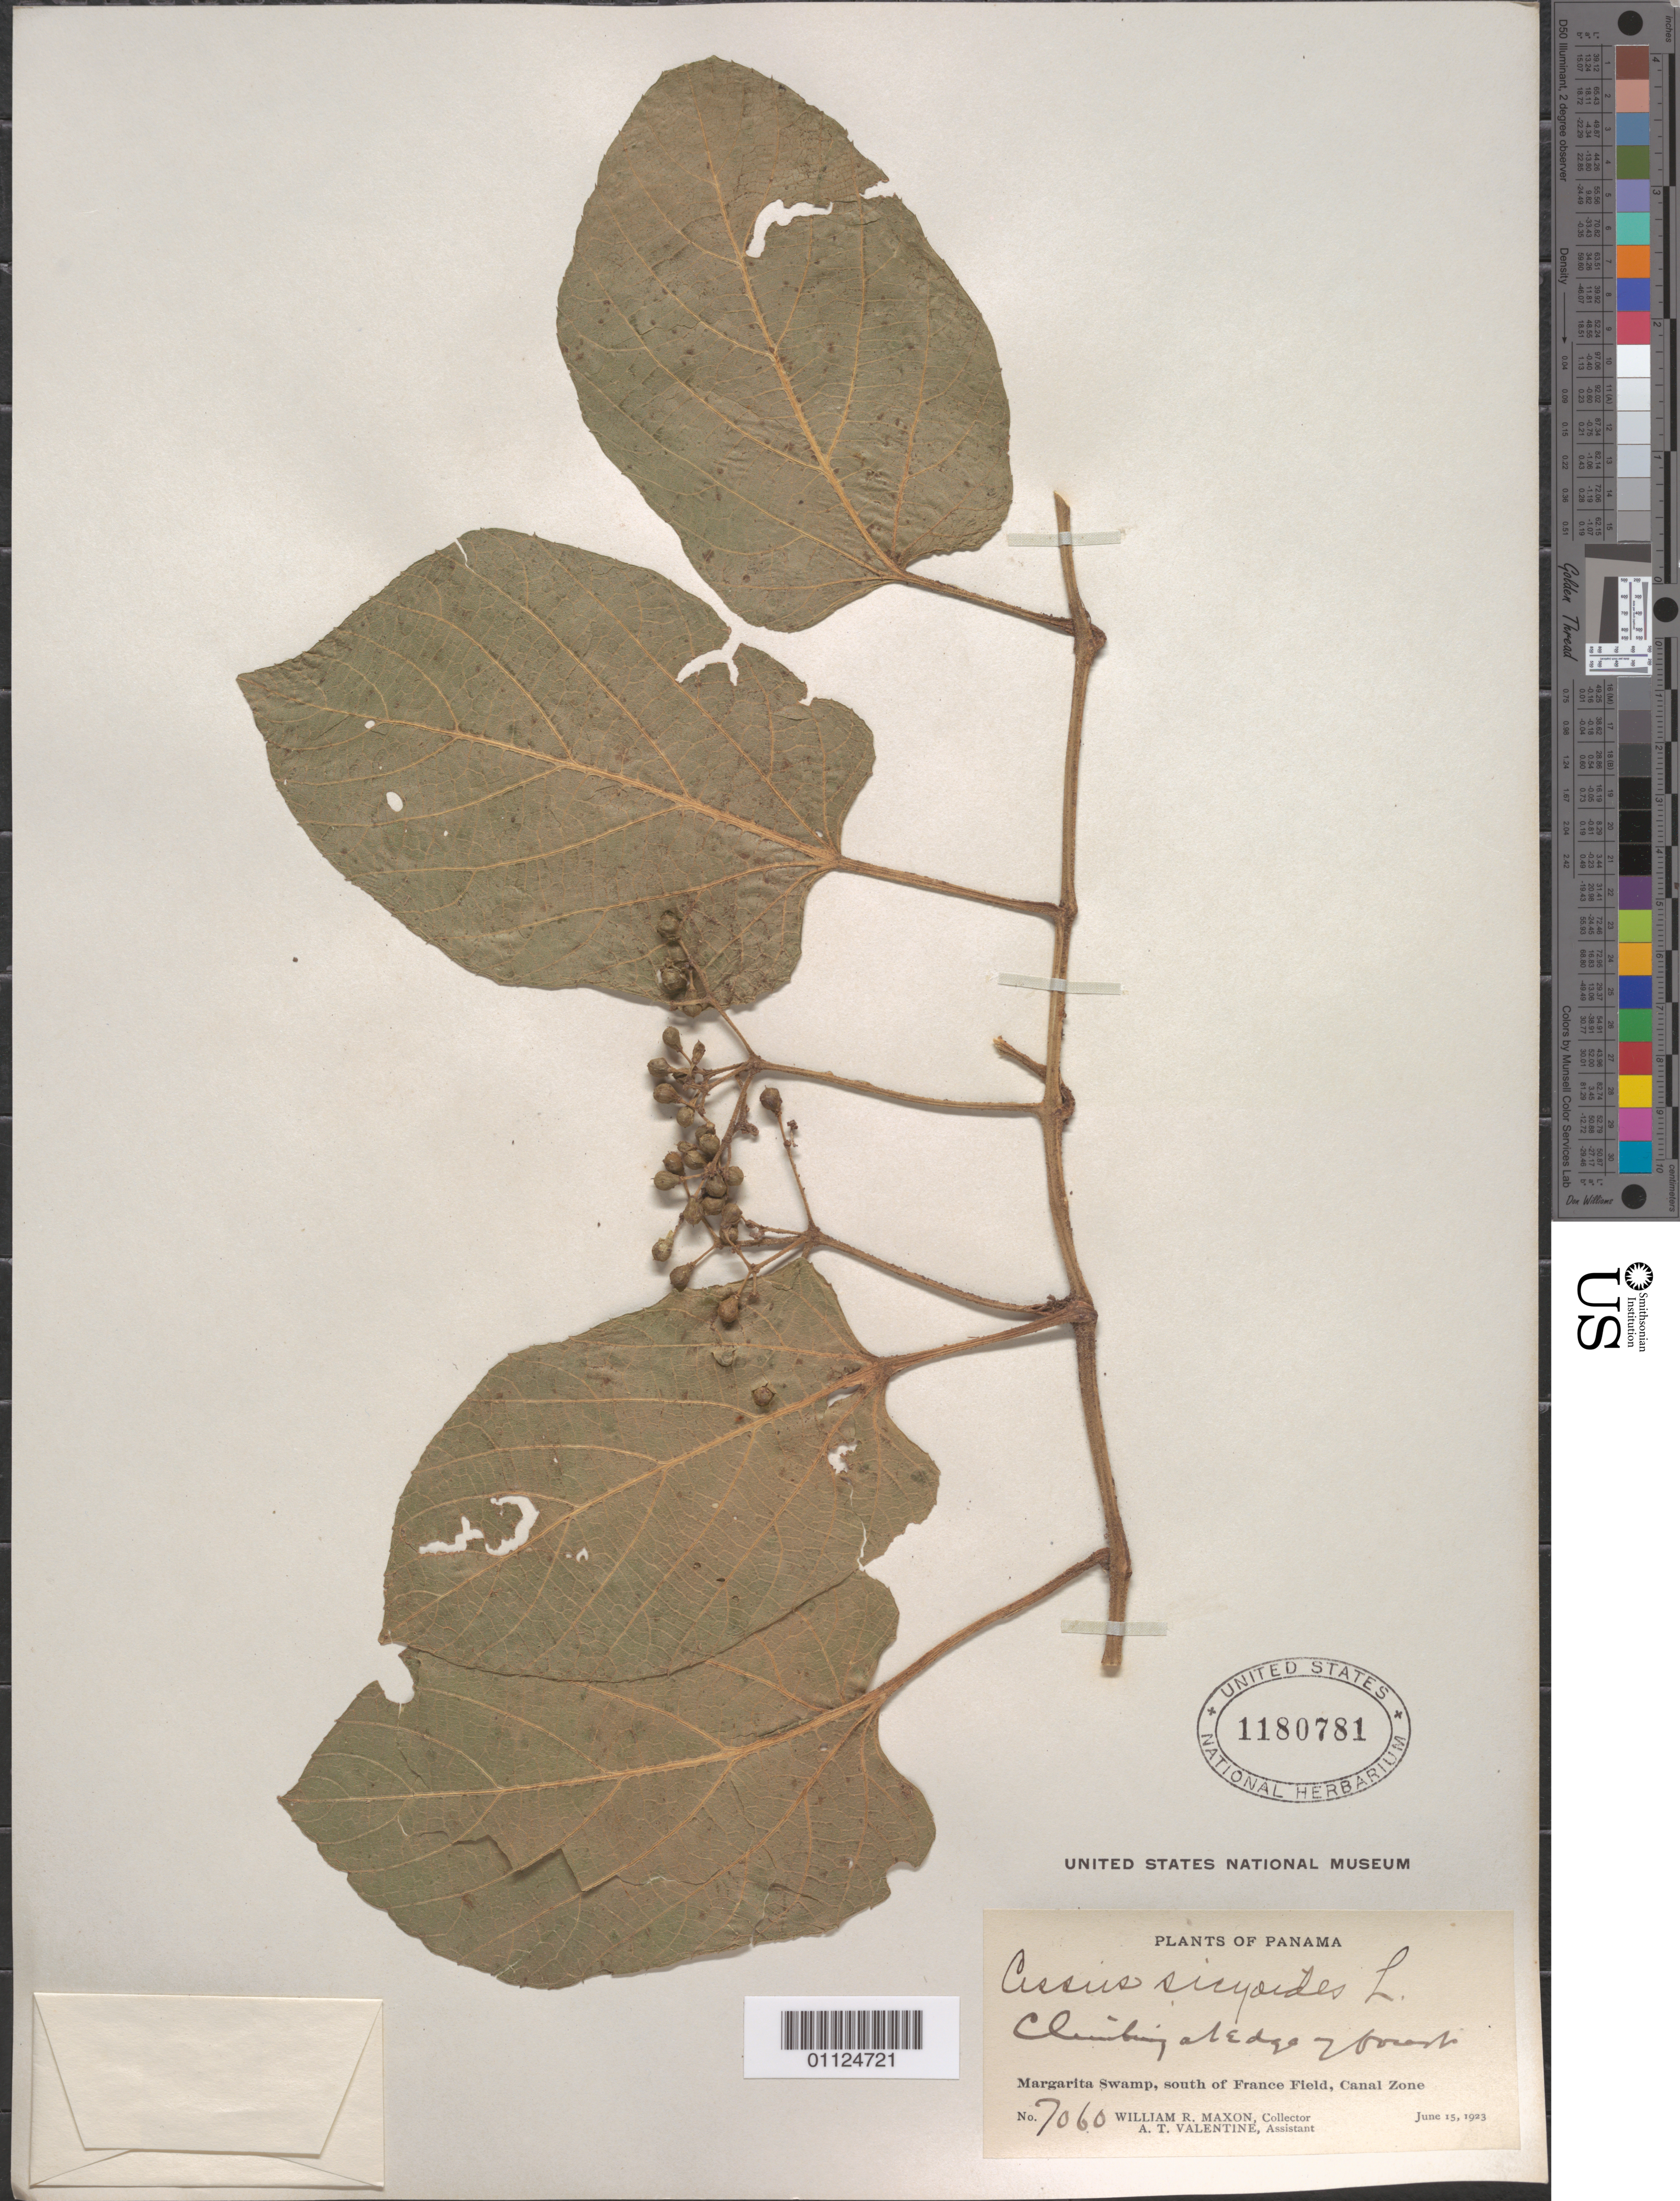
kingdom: Plantae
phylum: Tracheophyta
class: Magnoliopsida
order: Vitales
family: Vitaceae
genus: Cissus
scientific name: Cissus verticillata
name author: (L.) Nicolson & C.E. Jarvis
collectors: W. R. Maxon & A. Valentine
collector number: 7060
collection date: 1923-06-15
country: Panama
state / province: Colón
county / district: Canal Zone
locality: Margarita Swamp, S of France Field.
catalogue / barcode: US 1180781